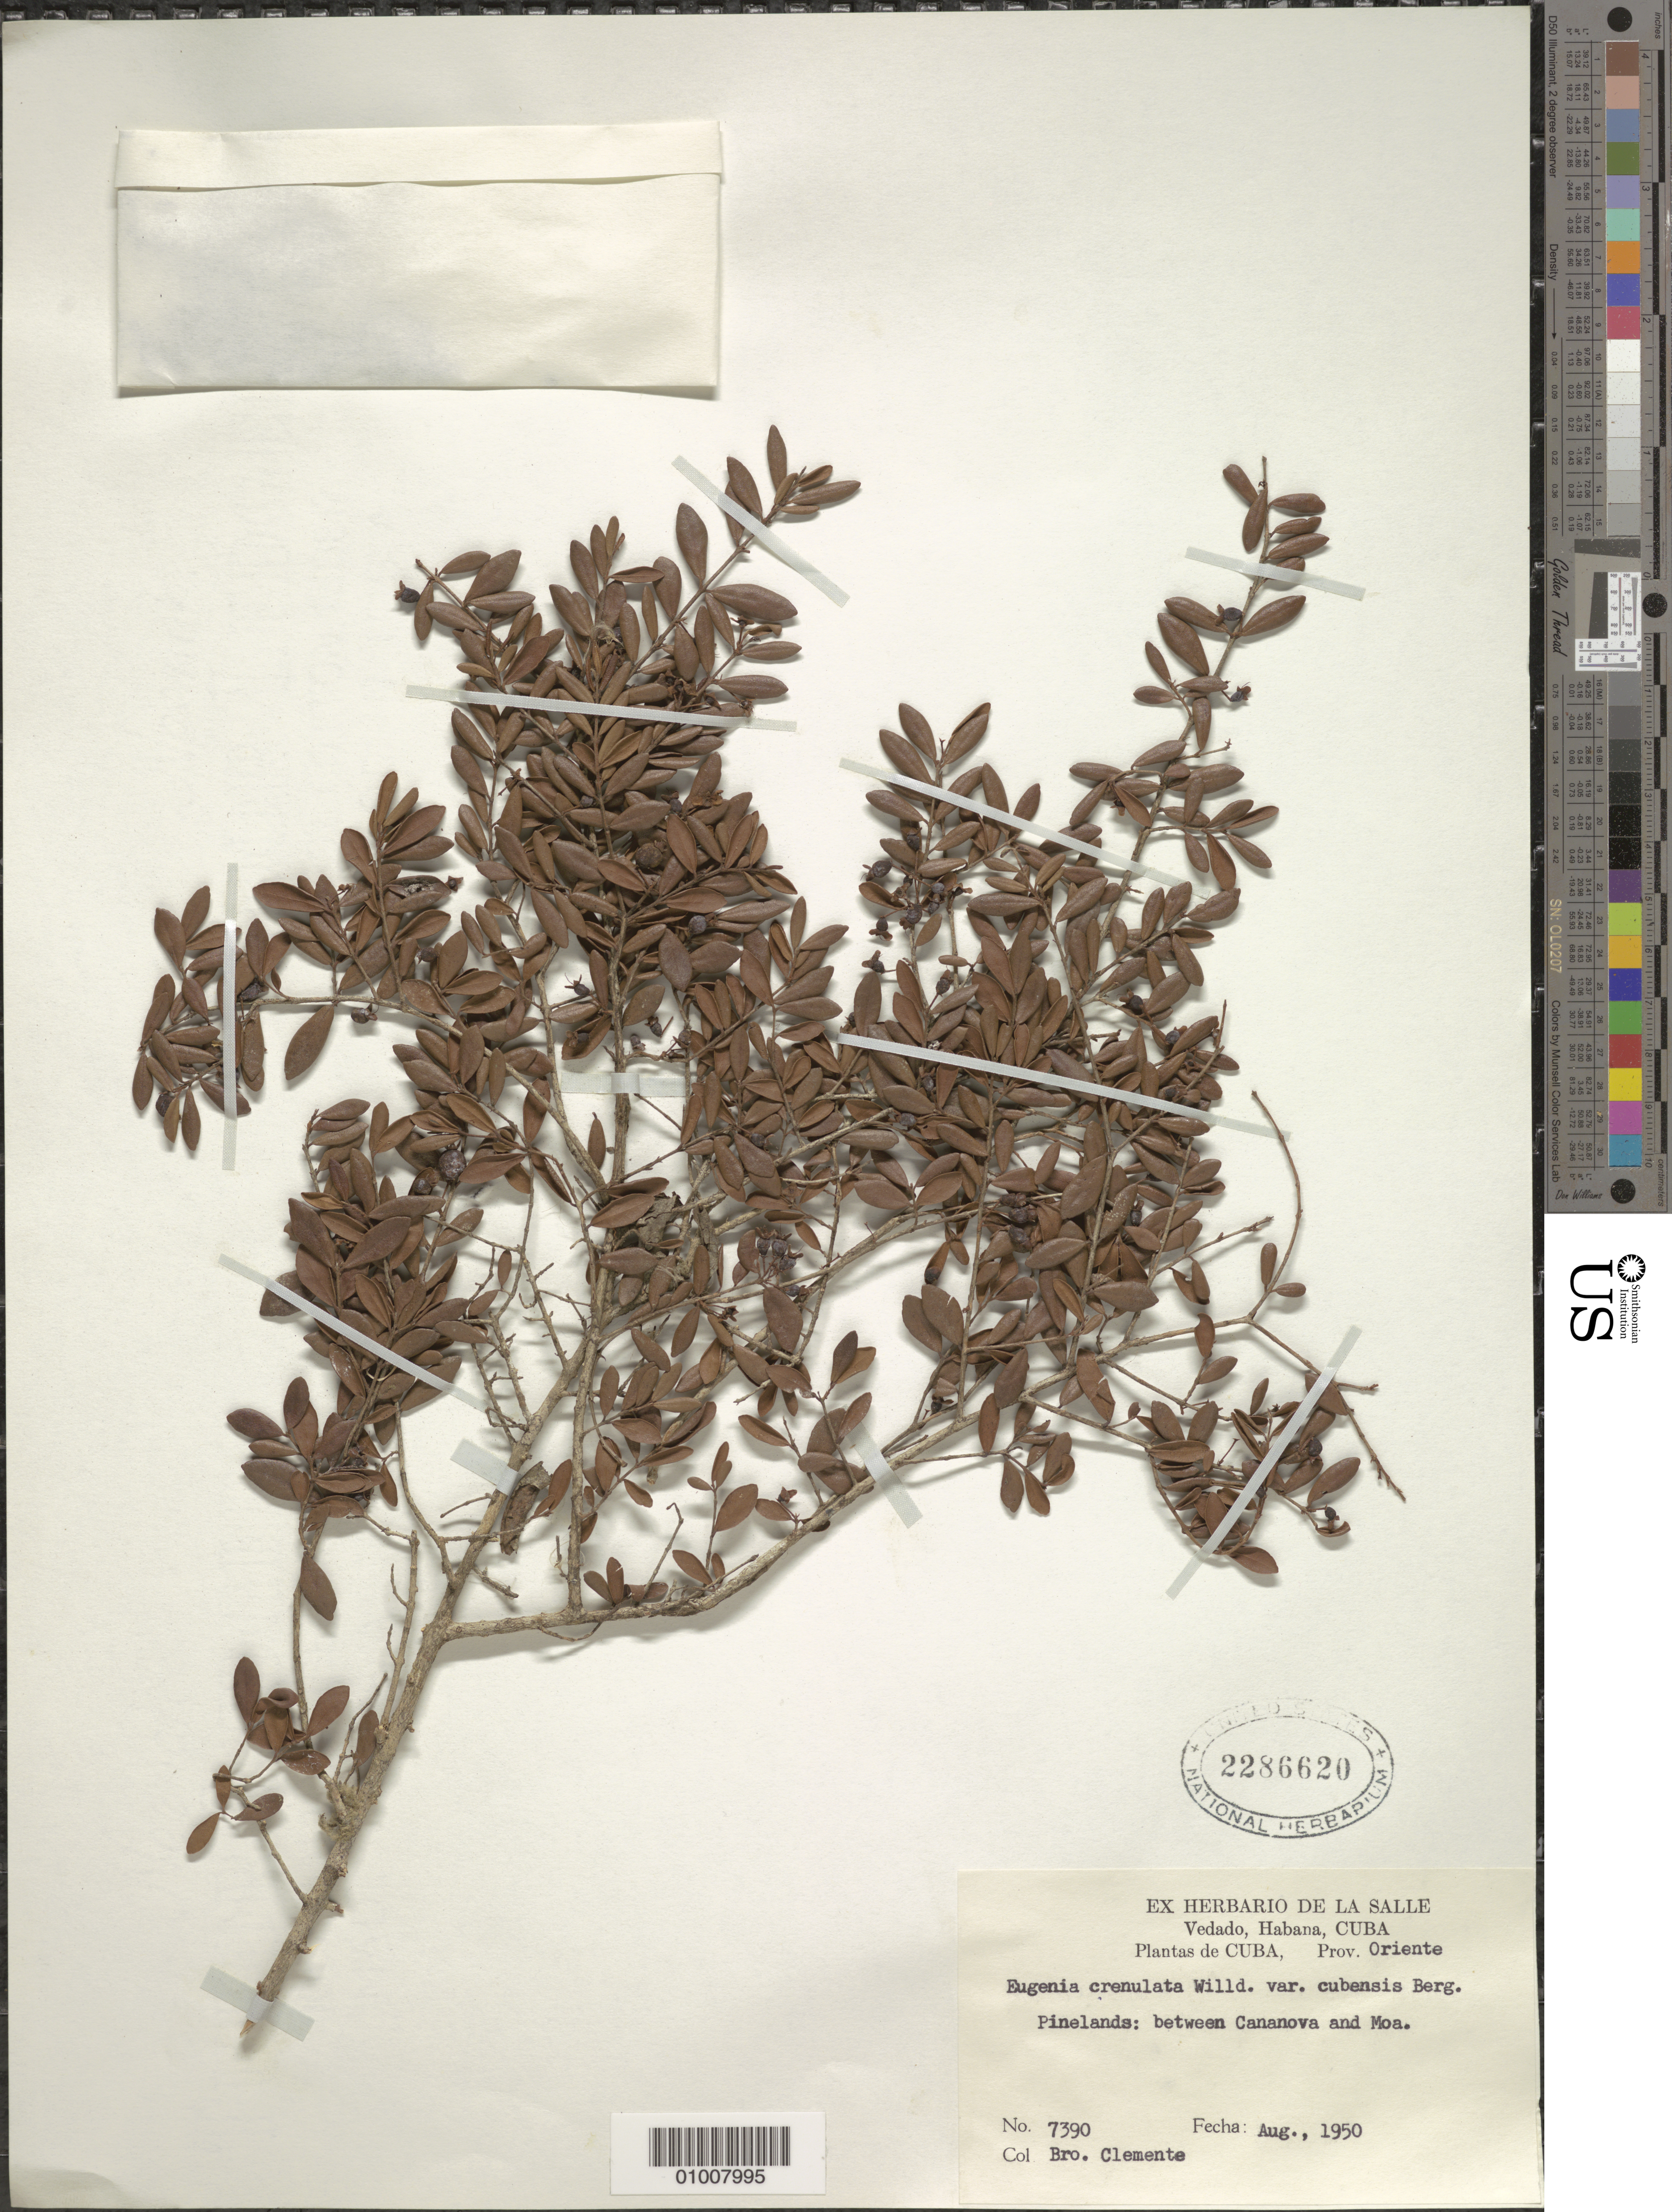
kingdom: Plantae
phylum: Tracheophyta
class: Magnoliopsida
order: Myrtales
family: Myrtaceae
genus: Eugenia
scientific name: Eugenia crenata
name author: O. Berg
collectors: Bro. Clemente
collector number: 7390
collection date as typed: Aug 1950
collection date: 1950-08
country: Cuba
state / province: Holguín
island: Cuba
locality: Pinelands: between Cananova and Moa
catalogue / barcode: US 2286620